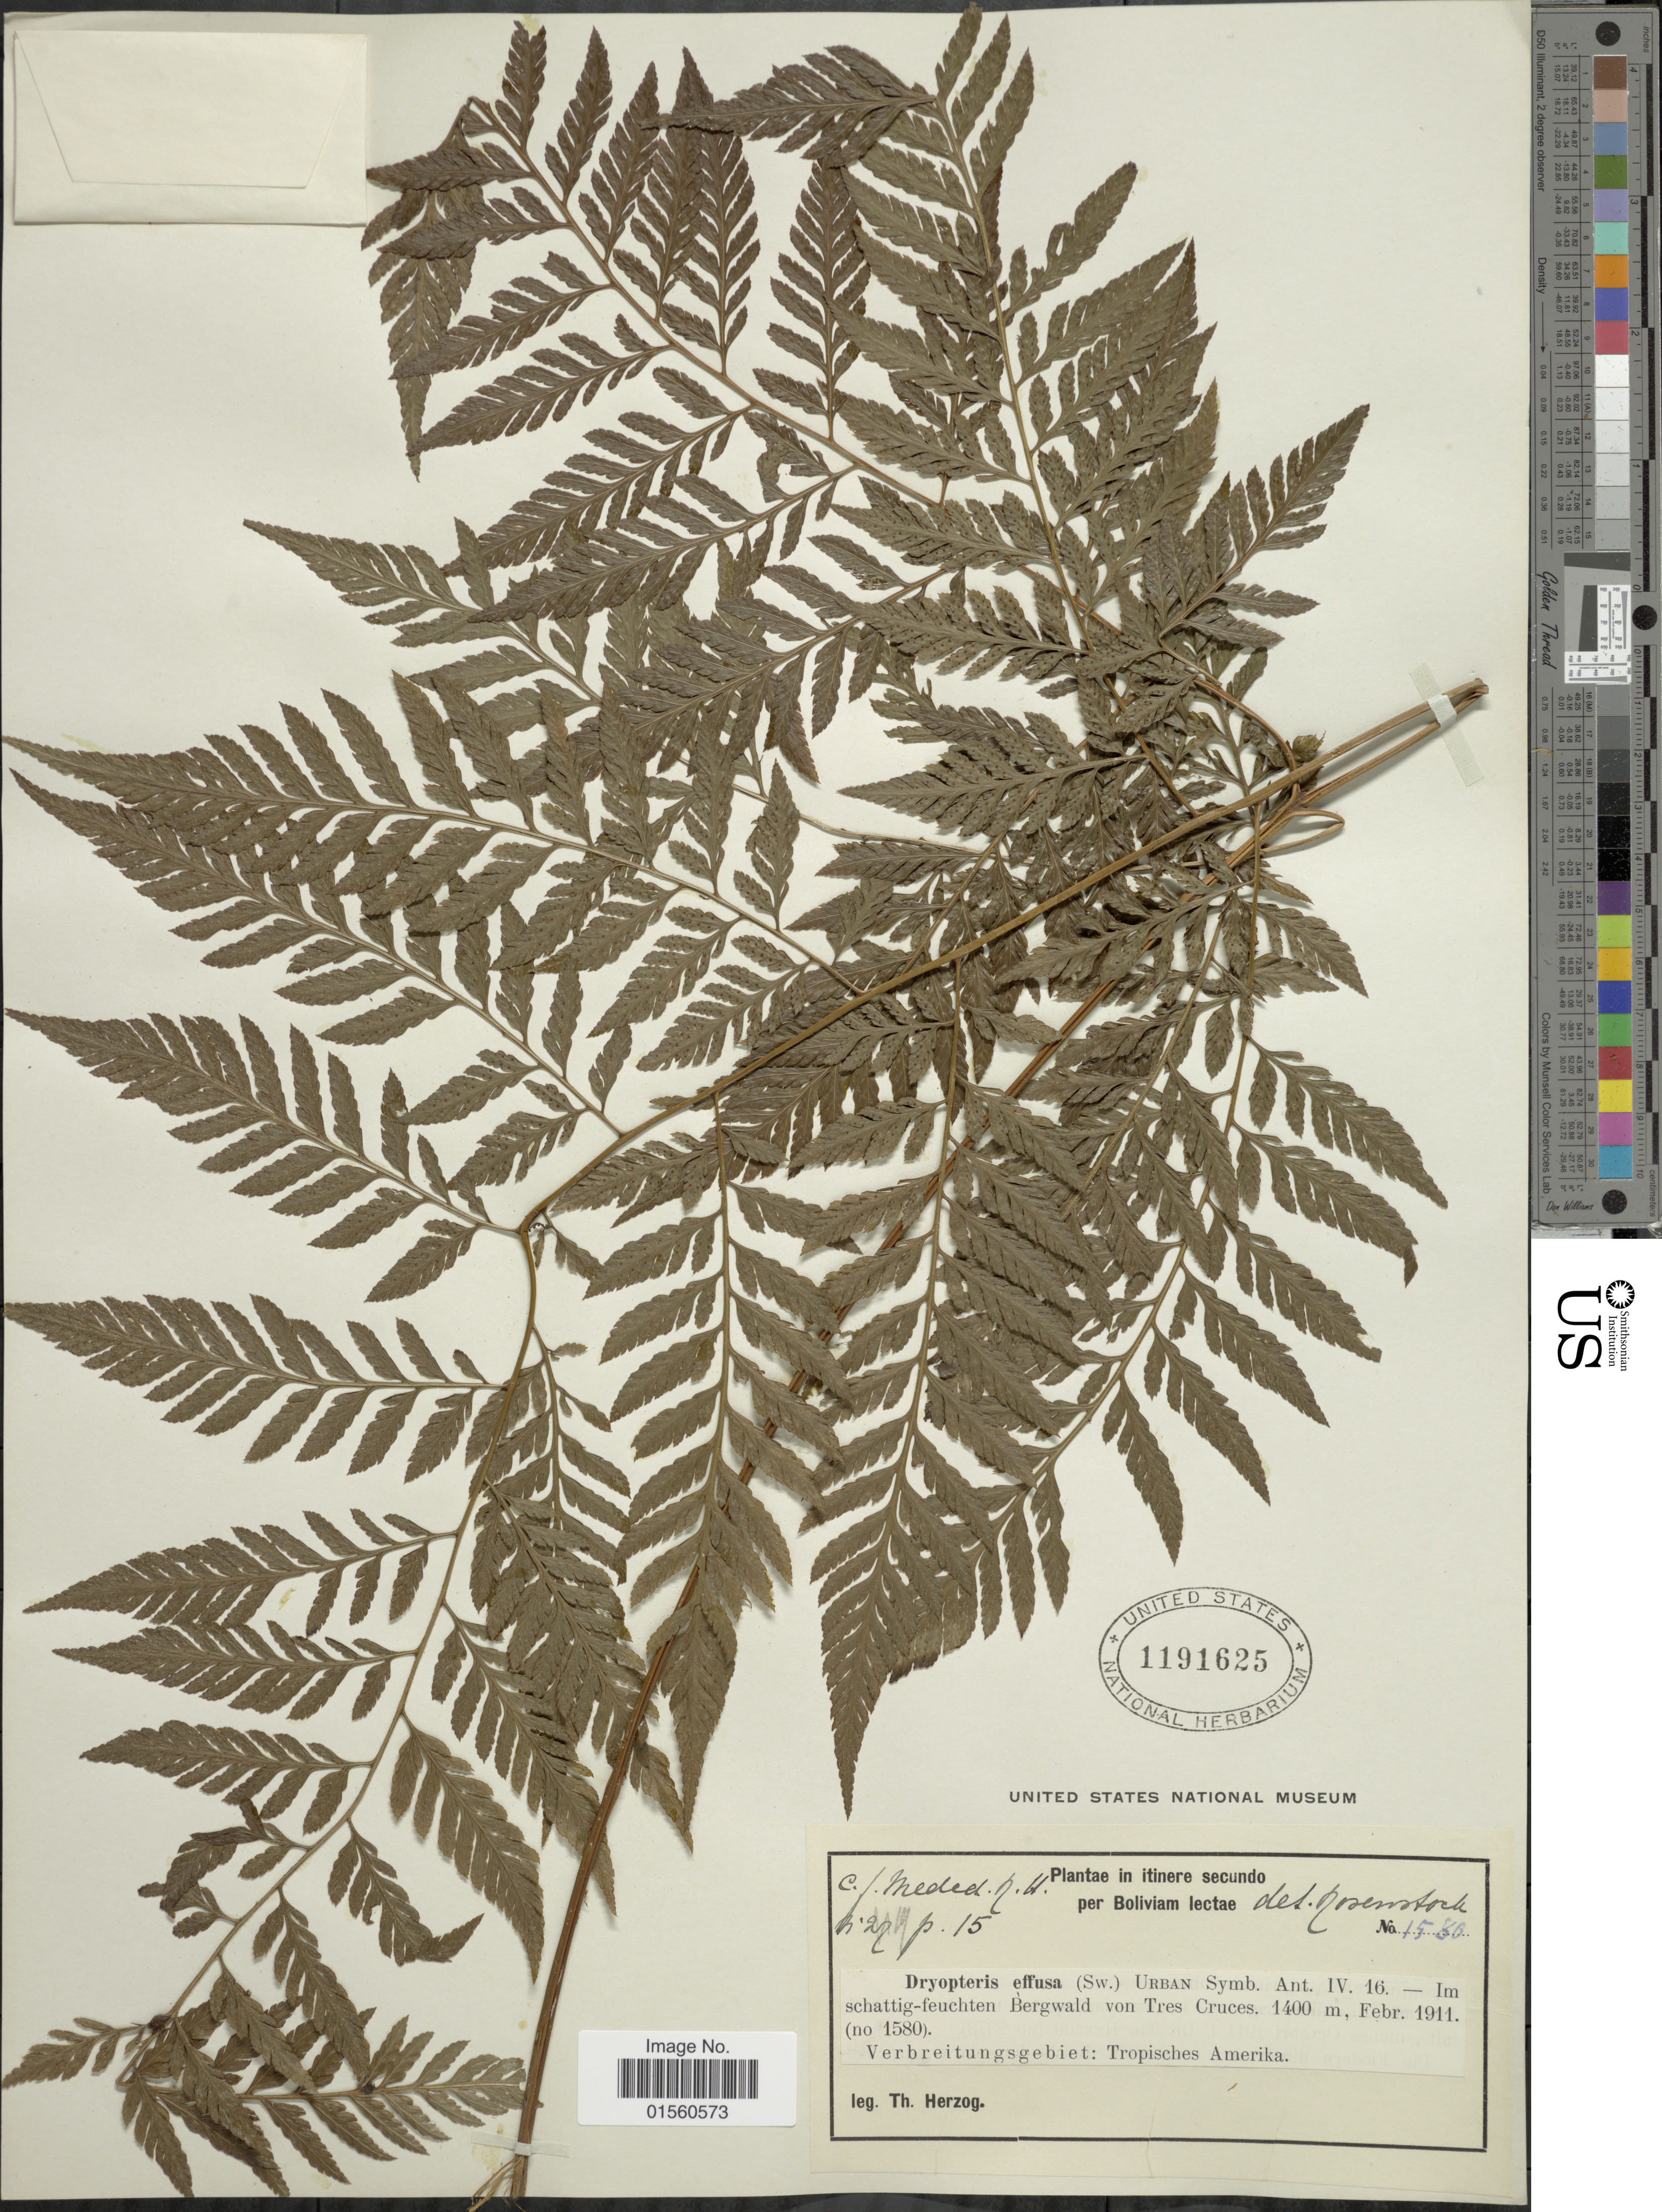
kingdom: Plantae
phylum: Tracheophyta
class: Polypodiopsida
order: Polypodiales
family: Dryopteridaceae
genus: Parapolystichum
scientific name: Parapolystichum effusum var. effusum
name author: (Sw.) Ching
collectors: T. K. J. Herzog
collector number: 1580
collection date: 1911-02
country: Bolivia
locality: Im schattig-feuchten Bergwald von Tres Cruces, Verbreitungsgebiet: Tropisches Amerika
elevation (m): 1400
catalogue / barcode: US 1191625